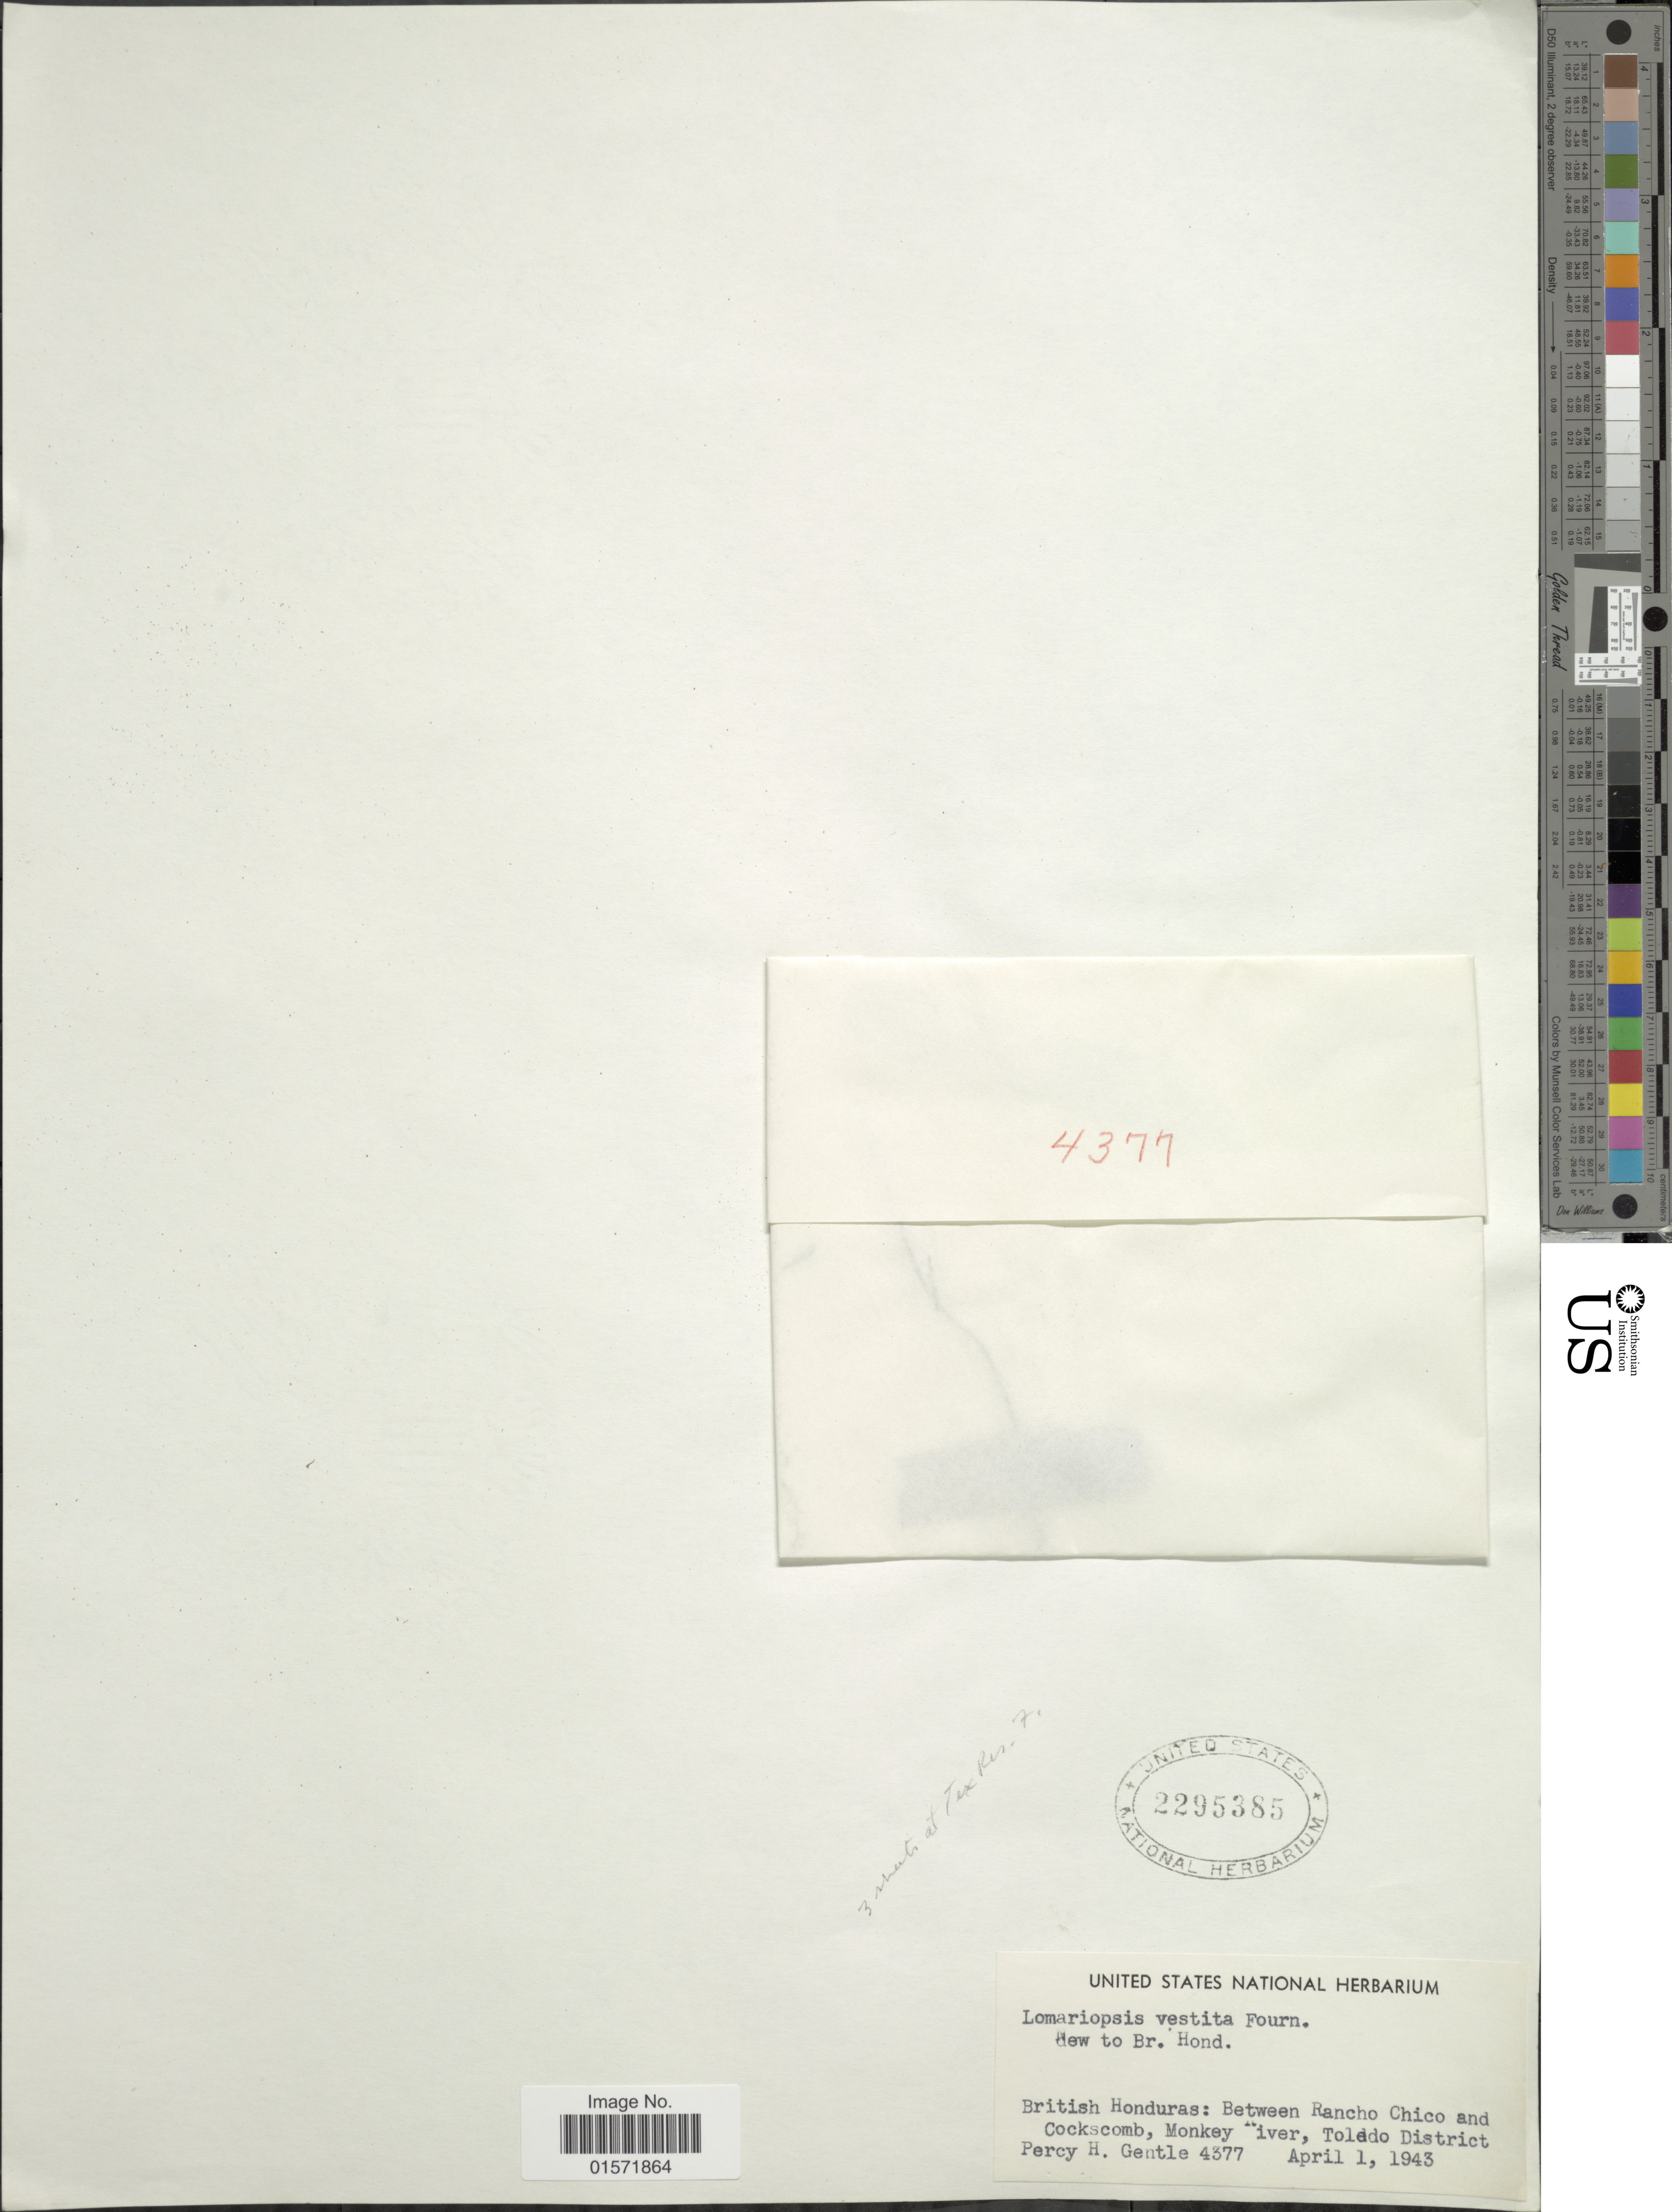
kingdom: Plantae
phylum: Tracheophyta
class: Polypodiopsida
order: Polypodiales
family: Lomariopsidaceae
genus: Lomariopsis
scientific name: Lomariopsis vestita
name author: E. Fourn.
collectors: P. H. Gentle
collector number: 4377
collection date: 1943-04-01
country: Belize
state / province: Toledo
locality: British Honduras: Between Rancho Chico and Cockscomb, Monkey River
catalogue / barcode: US 2295385